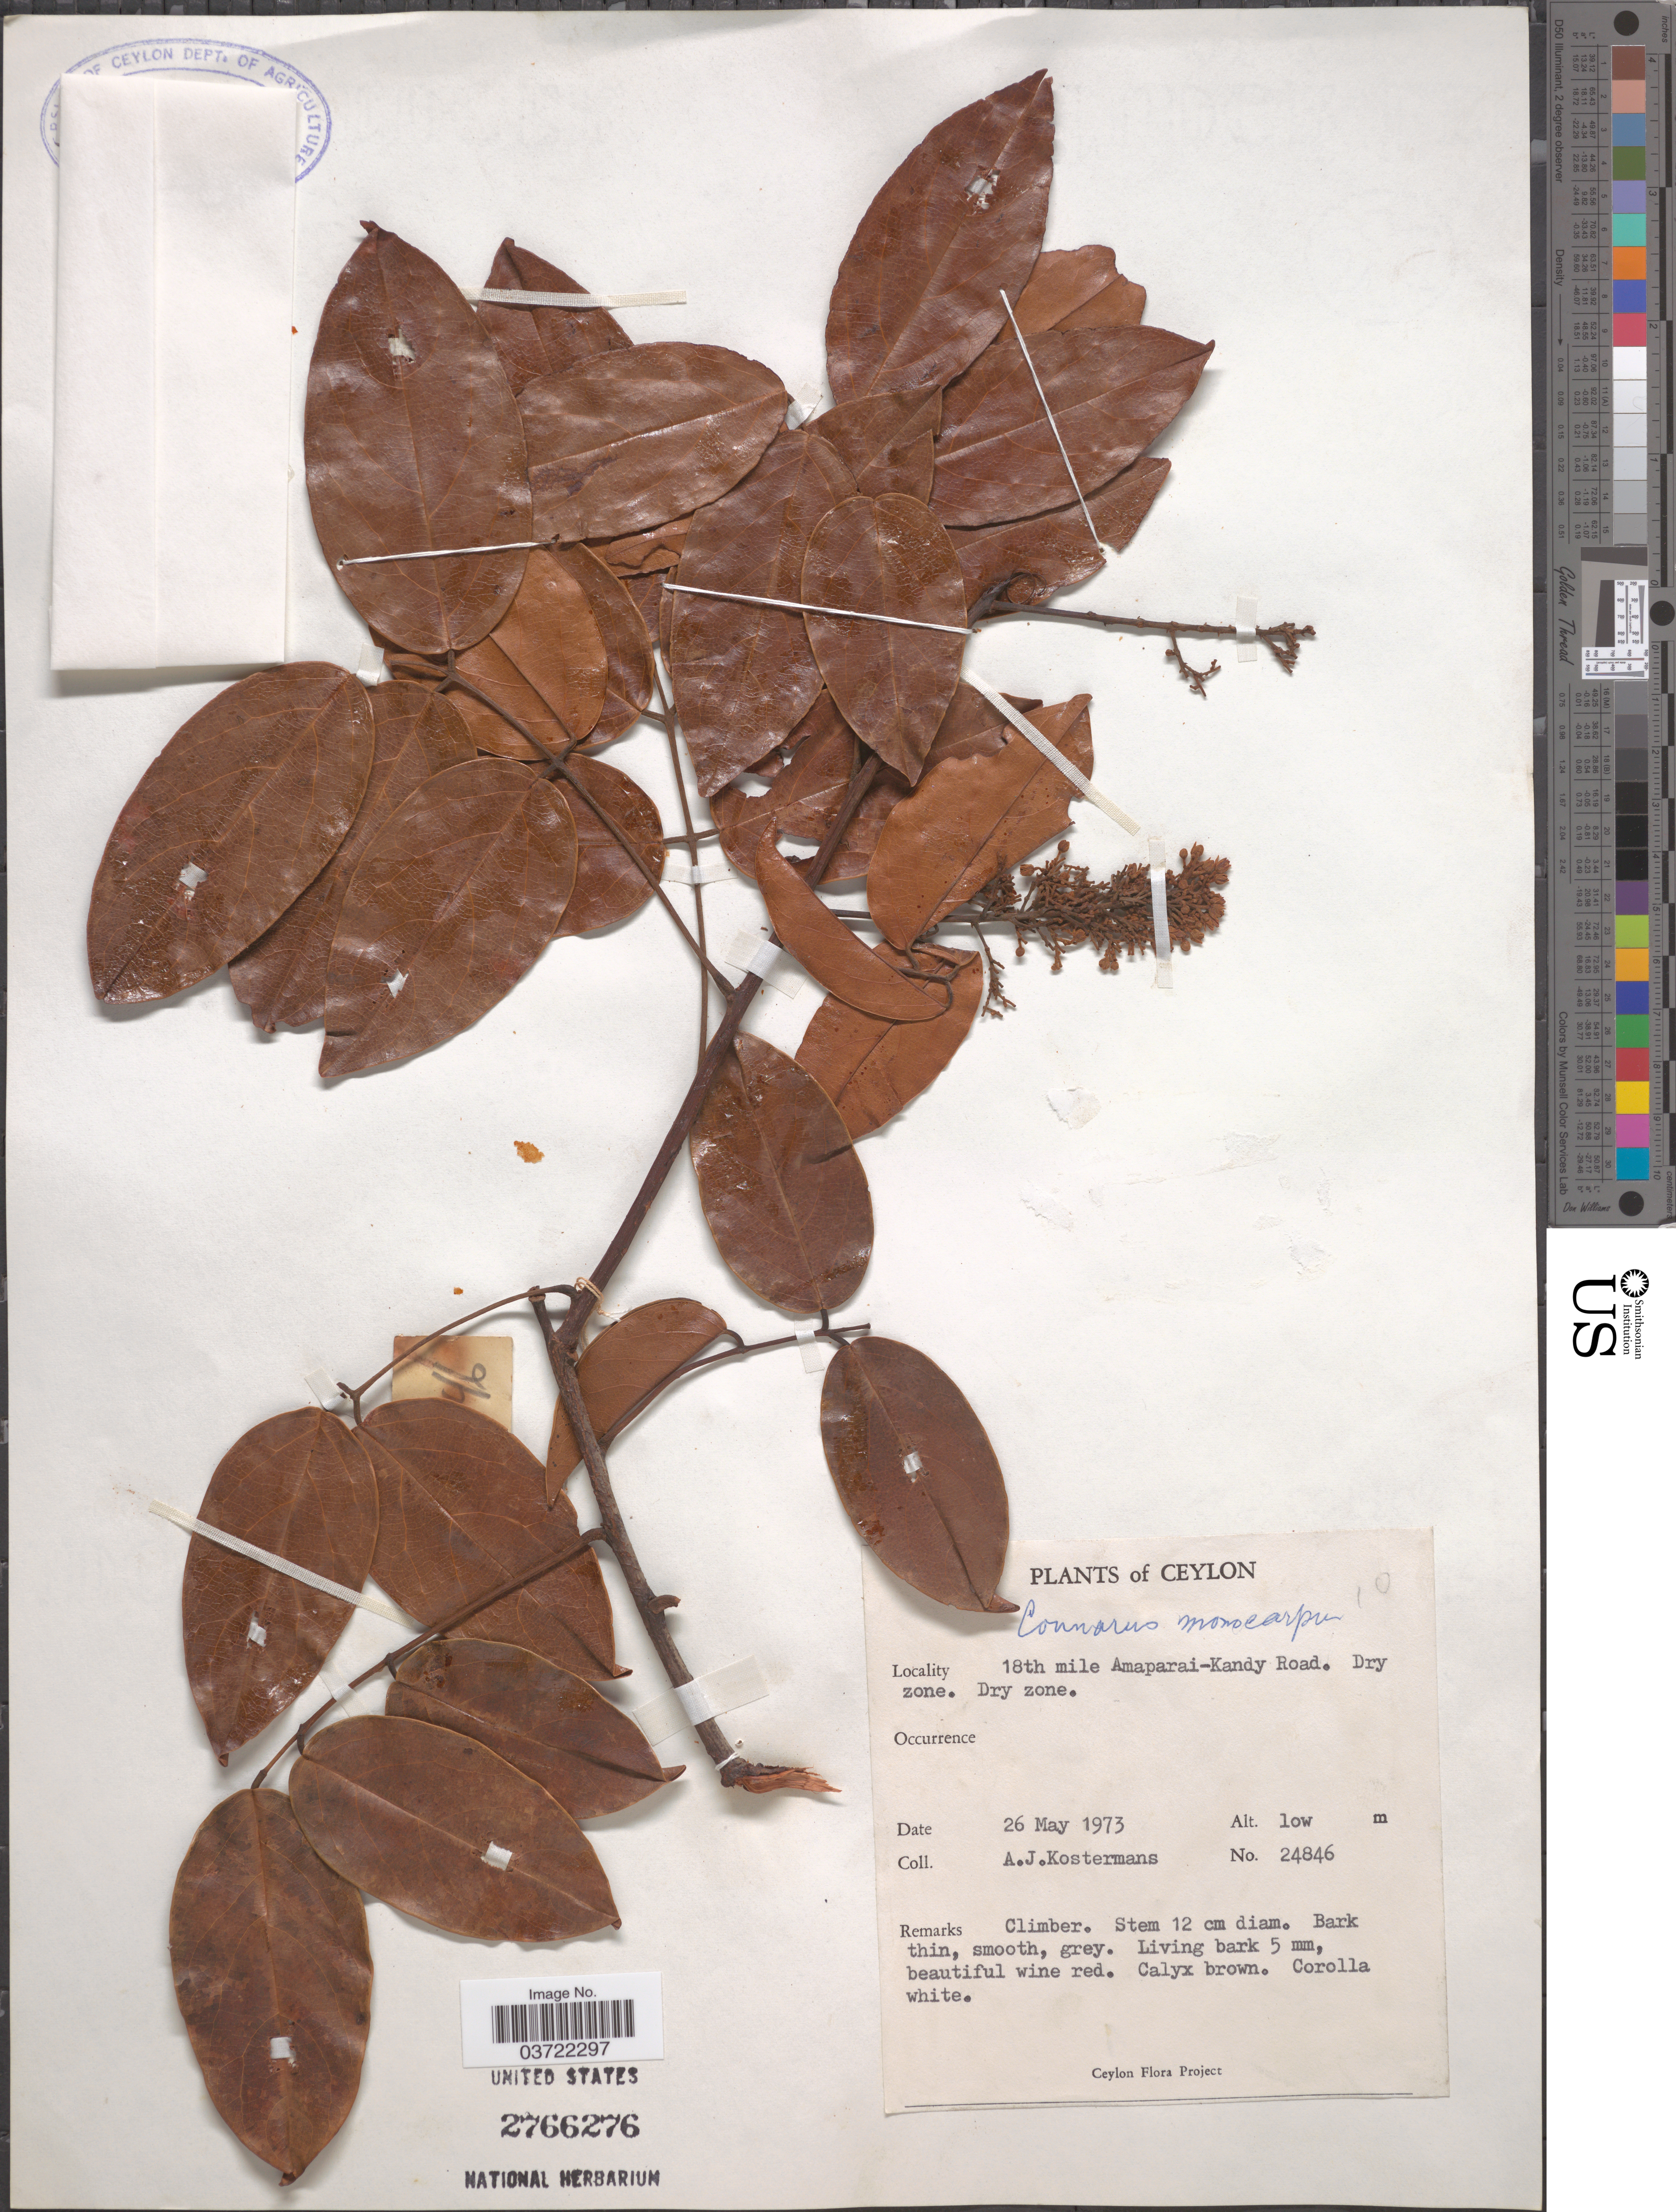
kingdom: Plantae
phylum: Tracheophyta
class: Magnoliopsida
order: Oxalidales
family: Connaraceae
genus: Connarus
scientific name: Connarus monocarpos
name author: L.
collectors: A. J. G. Kostermans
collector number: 24846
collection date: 1973-05-26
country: Sri Lanka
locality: Ceylon. 18th mile Amaparai-Kandy Road.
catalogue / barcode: US 2766276